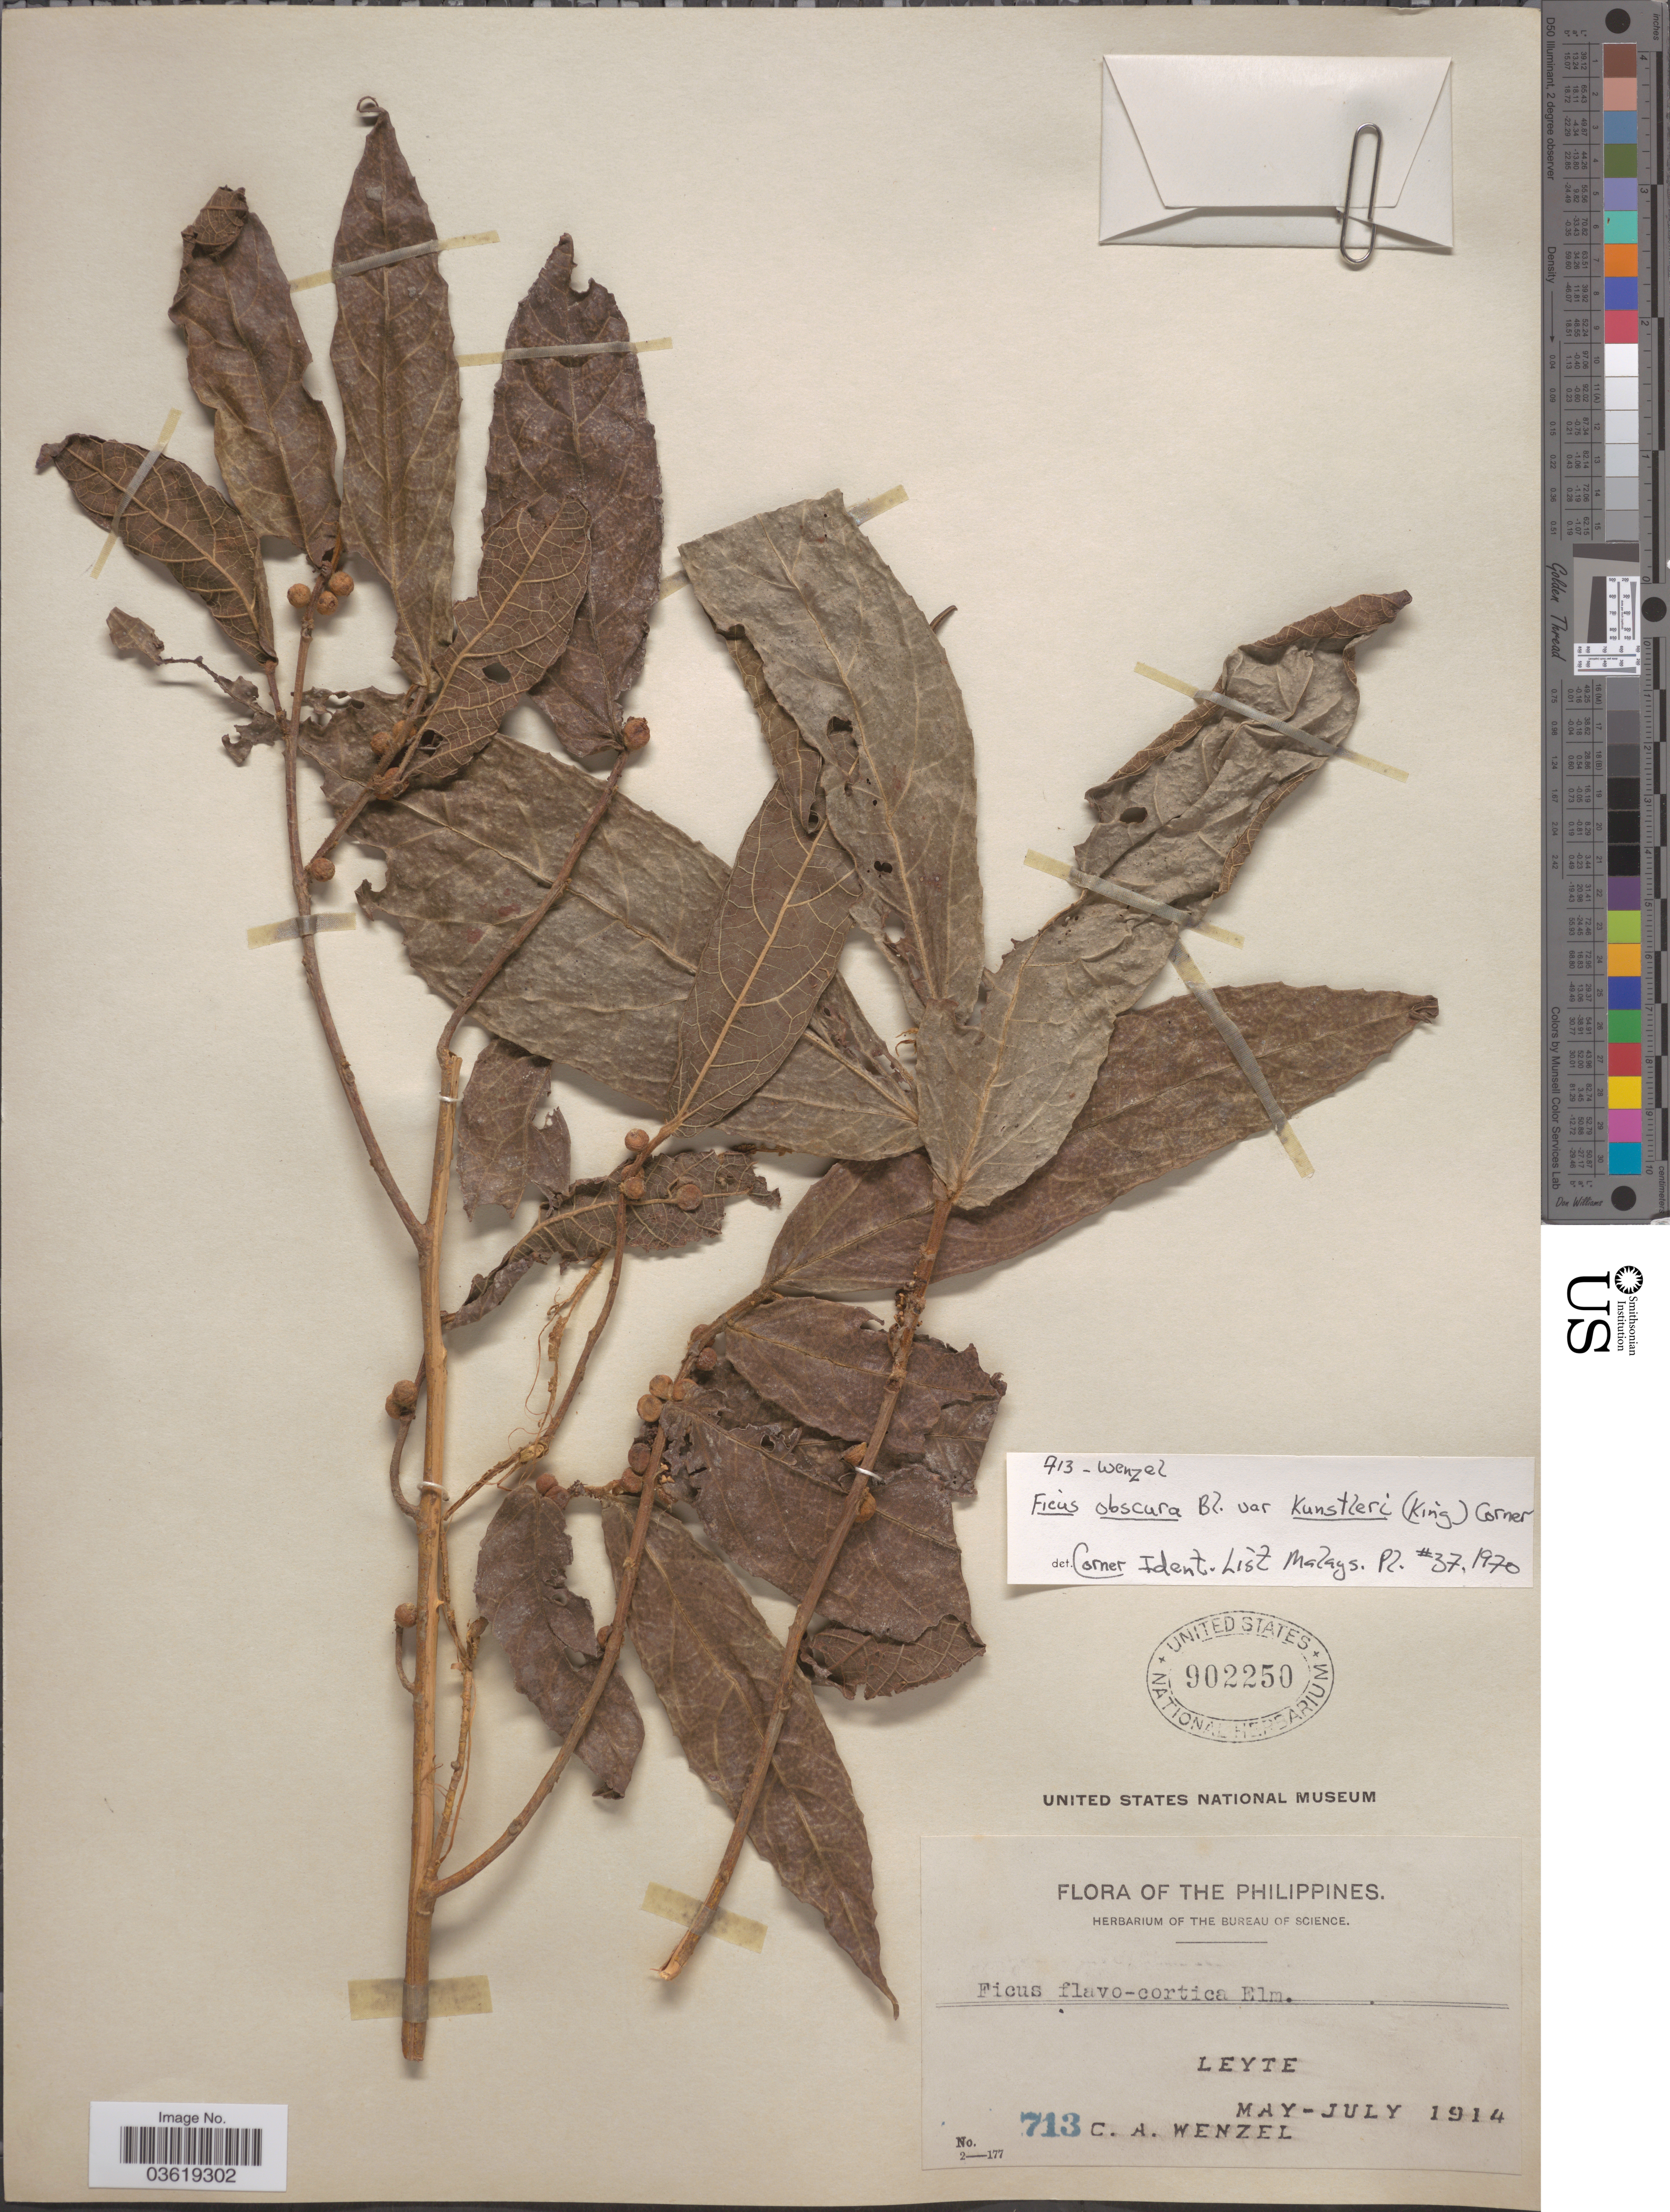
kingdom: Plantae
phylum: Tracheophyta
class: Magnoliopsida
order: Rosales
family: Moraceae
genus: Ficus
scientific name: Ficus obscura var. kunstleri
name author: Blume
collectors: C. Wenzel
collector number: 713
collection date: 1914-05/1914-07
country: Philippines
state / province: Eastern Visayas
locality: Leyte.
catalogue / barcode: US 902250